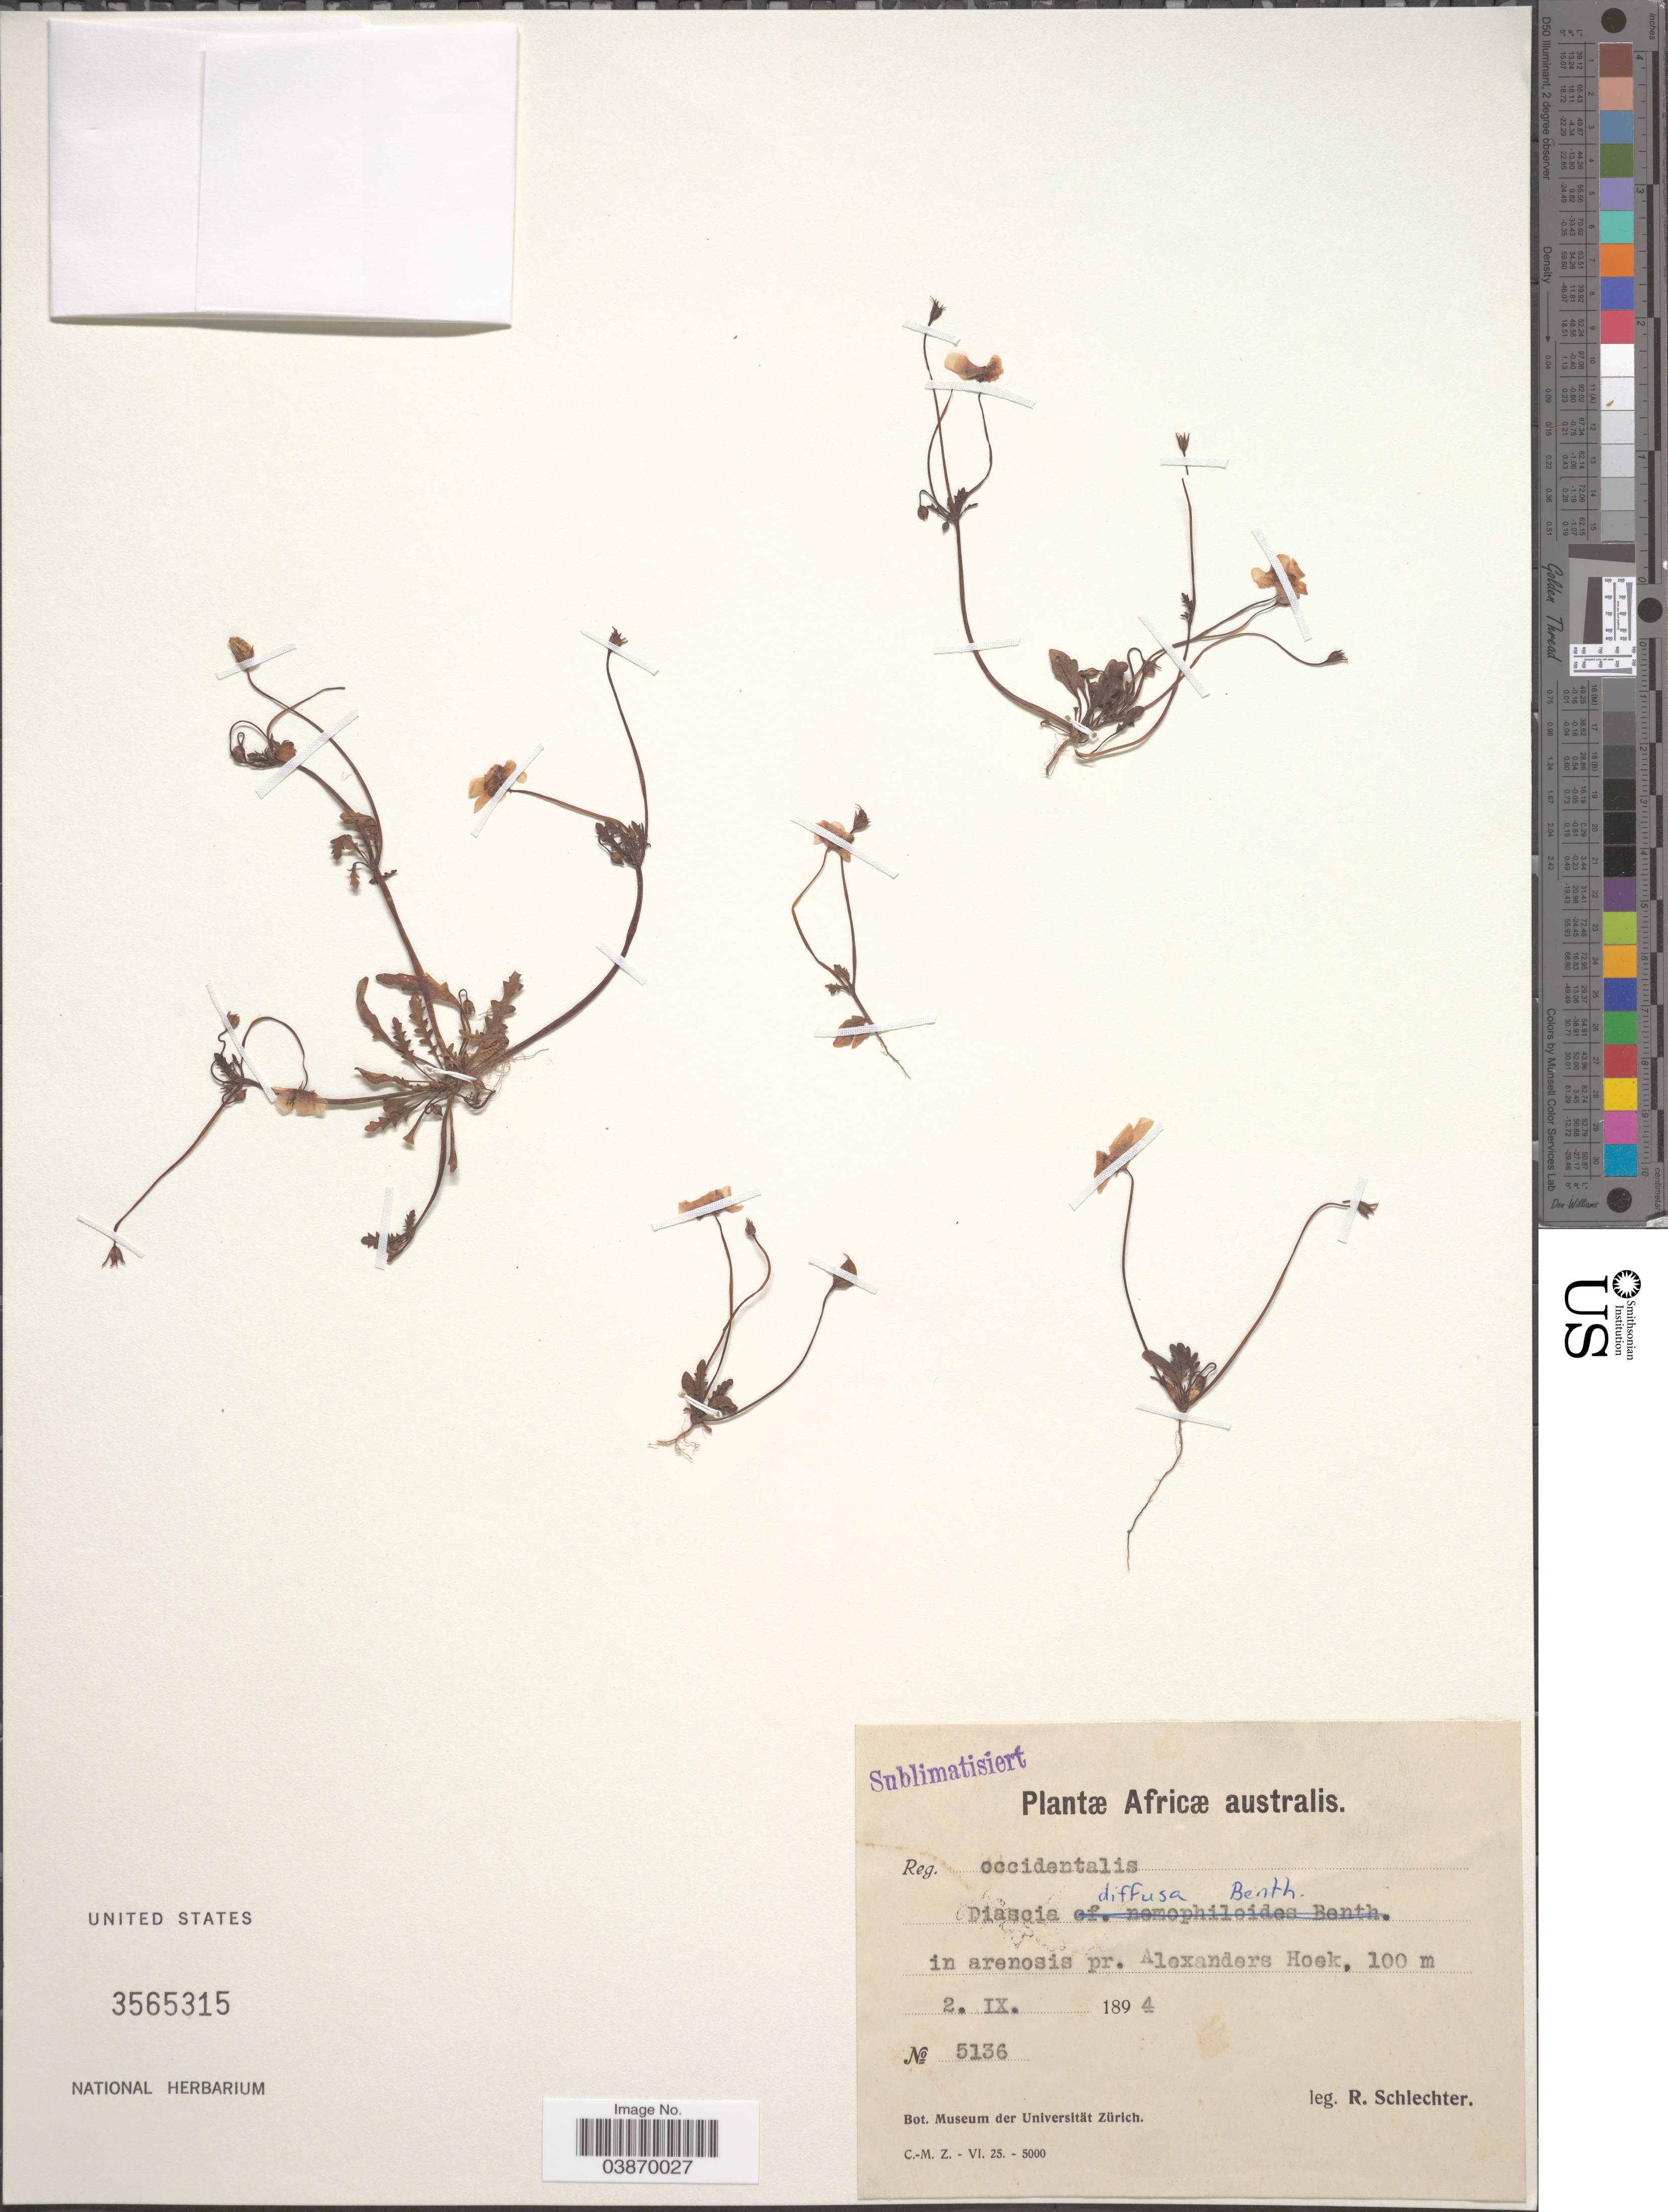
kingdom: Plantae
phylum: Tracheophyta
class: Magnoliopsida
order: Lamiales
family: Scrophulariaceae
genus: Diascia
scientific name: Diascia diffusa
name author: Benth.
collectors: R. Schlechter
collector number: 5136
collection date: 1894-09-02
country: South Africa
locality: Africæ australis. Reg. occidentalis. In arenosis pr. Alexanders Hoek.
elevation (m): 100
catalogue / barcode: US 3565315